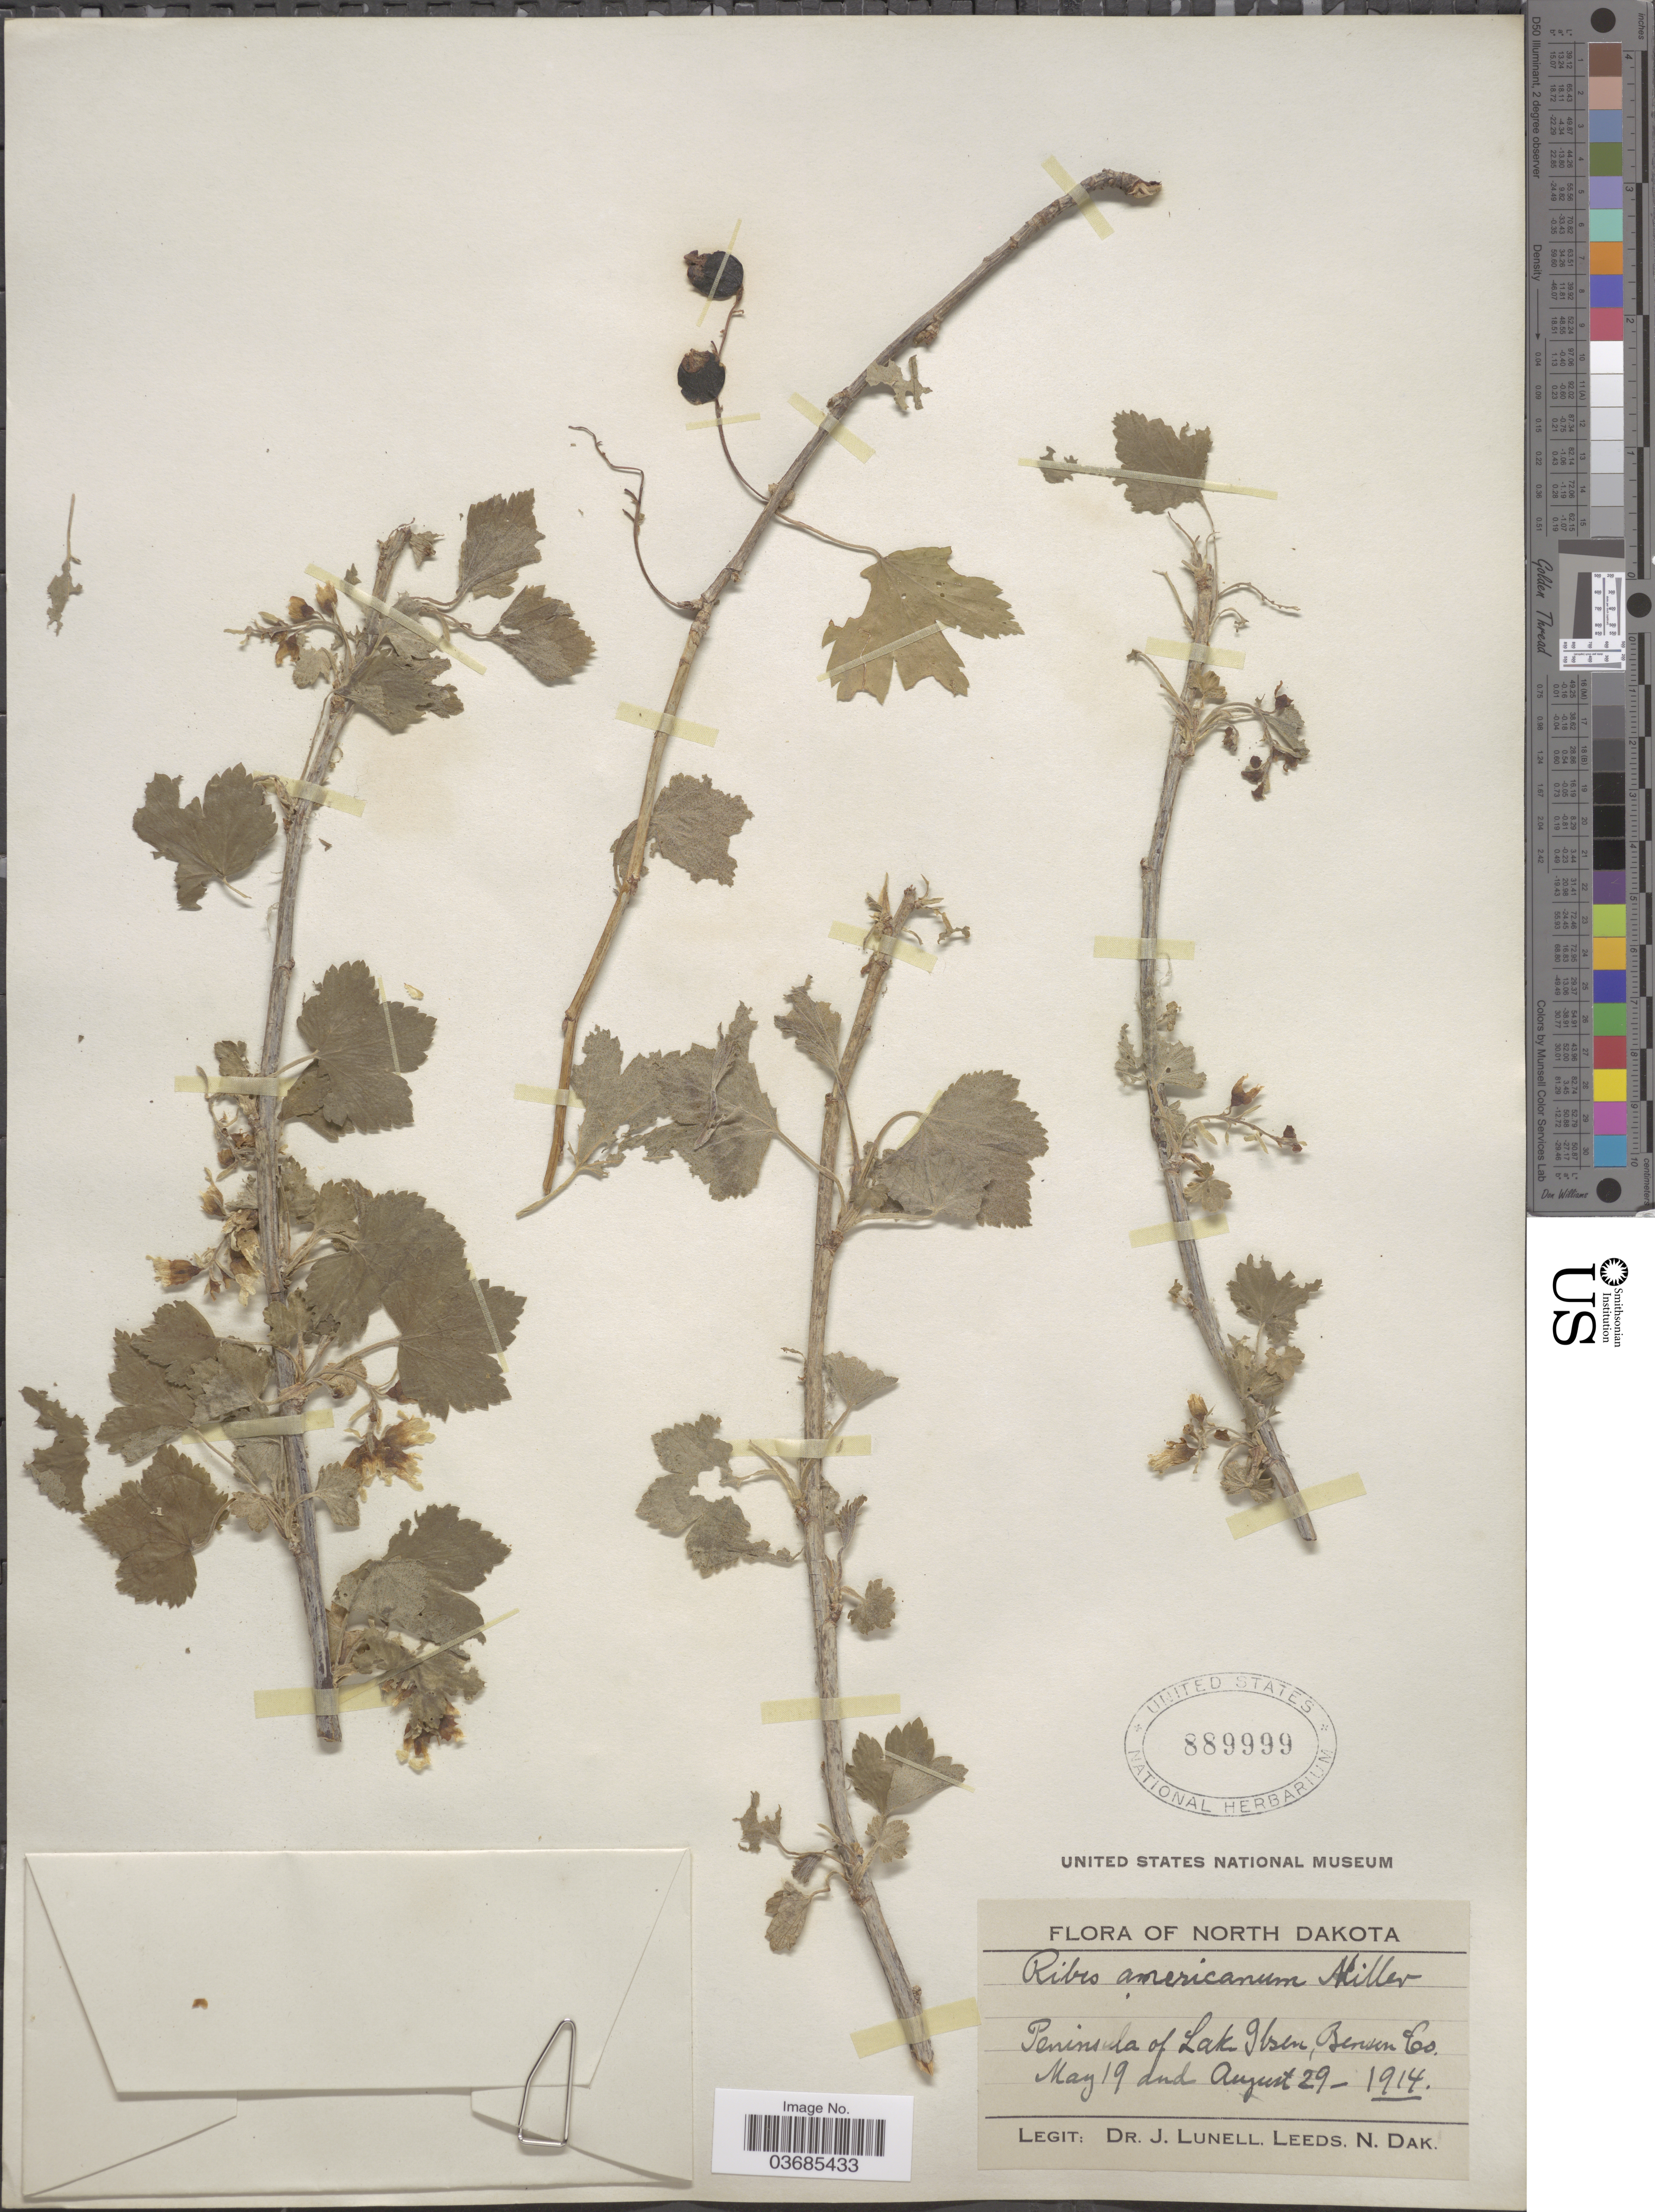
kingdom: Plantae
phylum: Tracheophyta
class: Magnoliopsida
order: Saxifragales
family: Grossulariaceae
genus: Ribes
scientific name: Ribes americanum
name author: Mill.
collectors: J. Lunell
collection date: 1914-05-19/1914-08-29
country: United States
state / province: North Dakota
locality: Peninsula of Lake Ibsen, Benson Co.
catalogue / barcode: US 889999